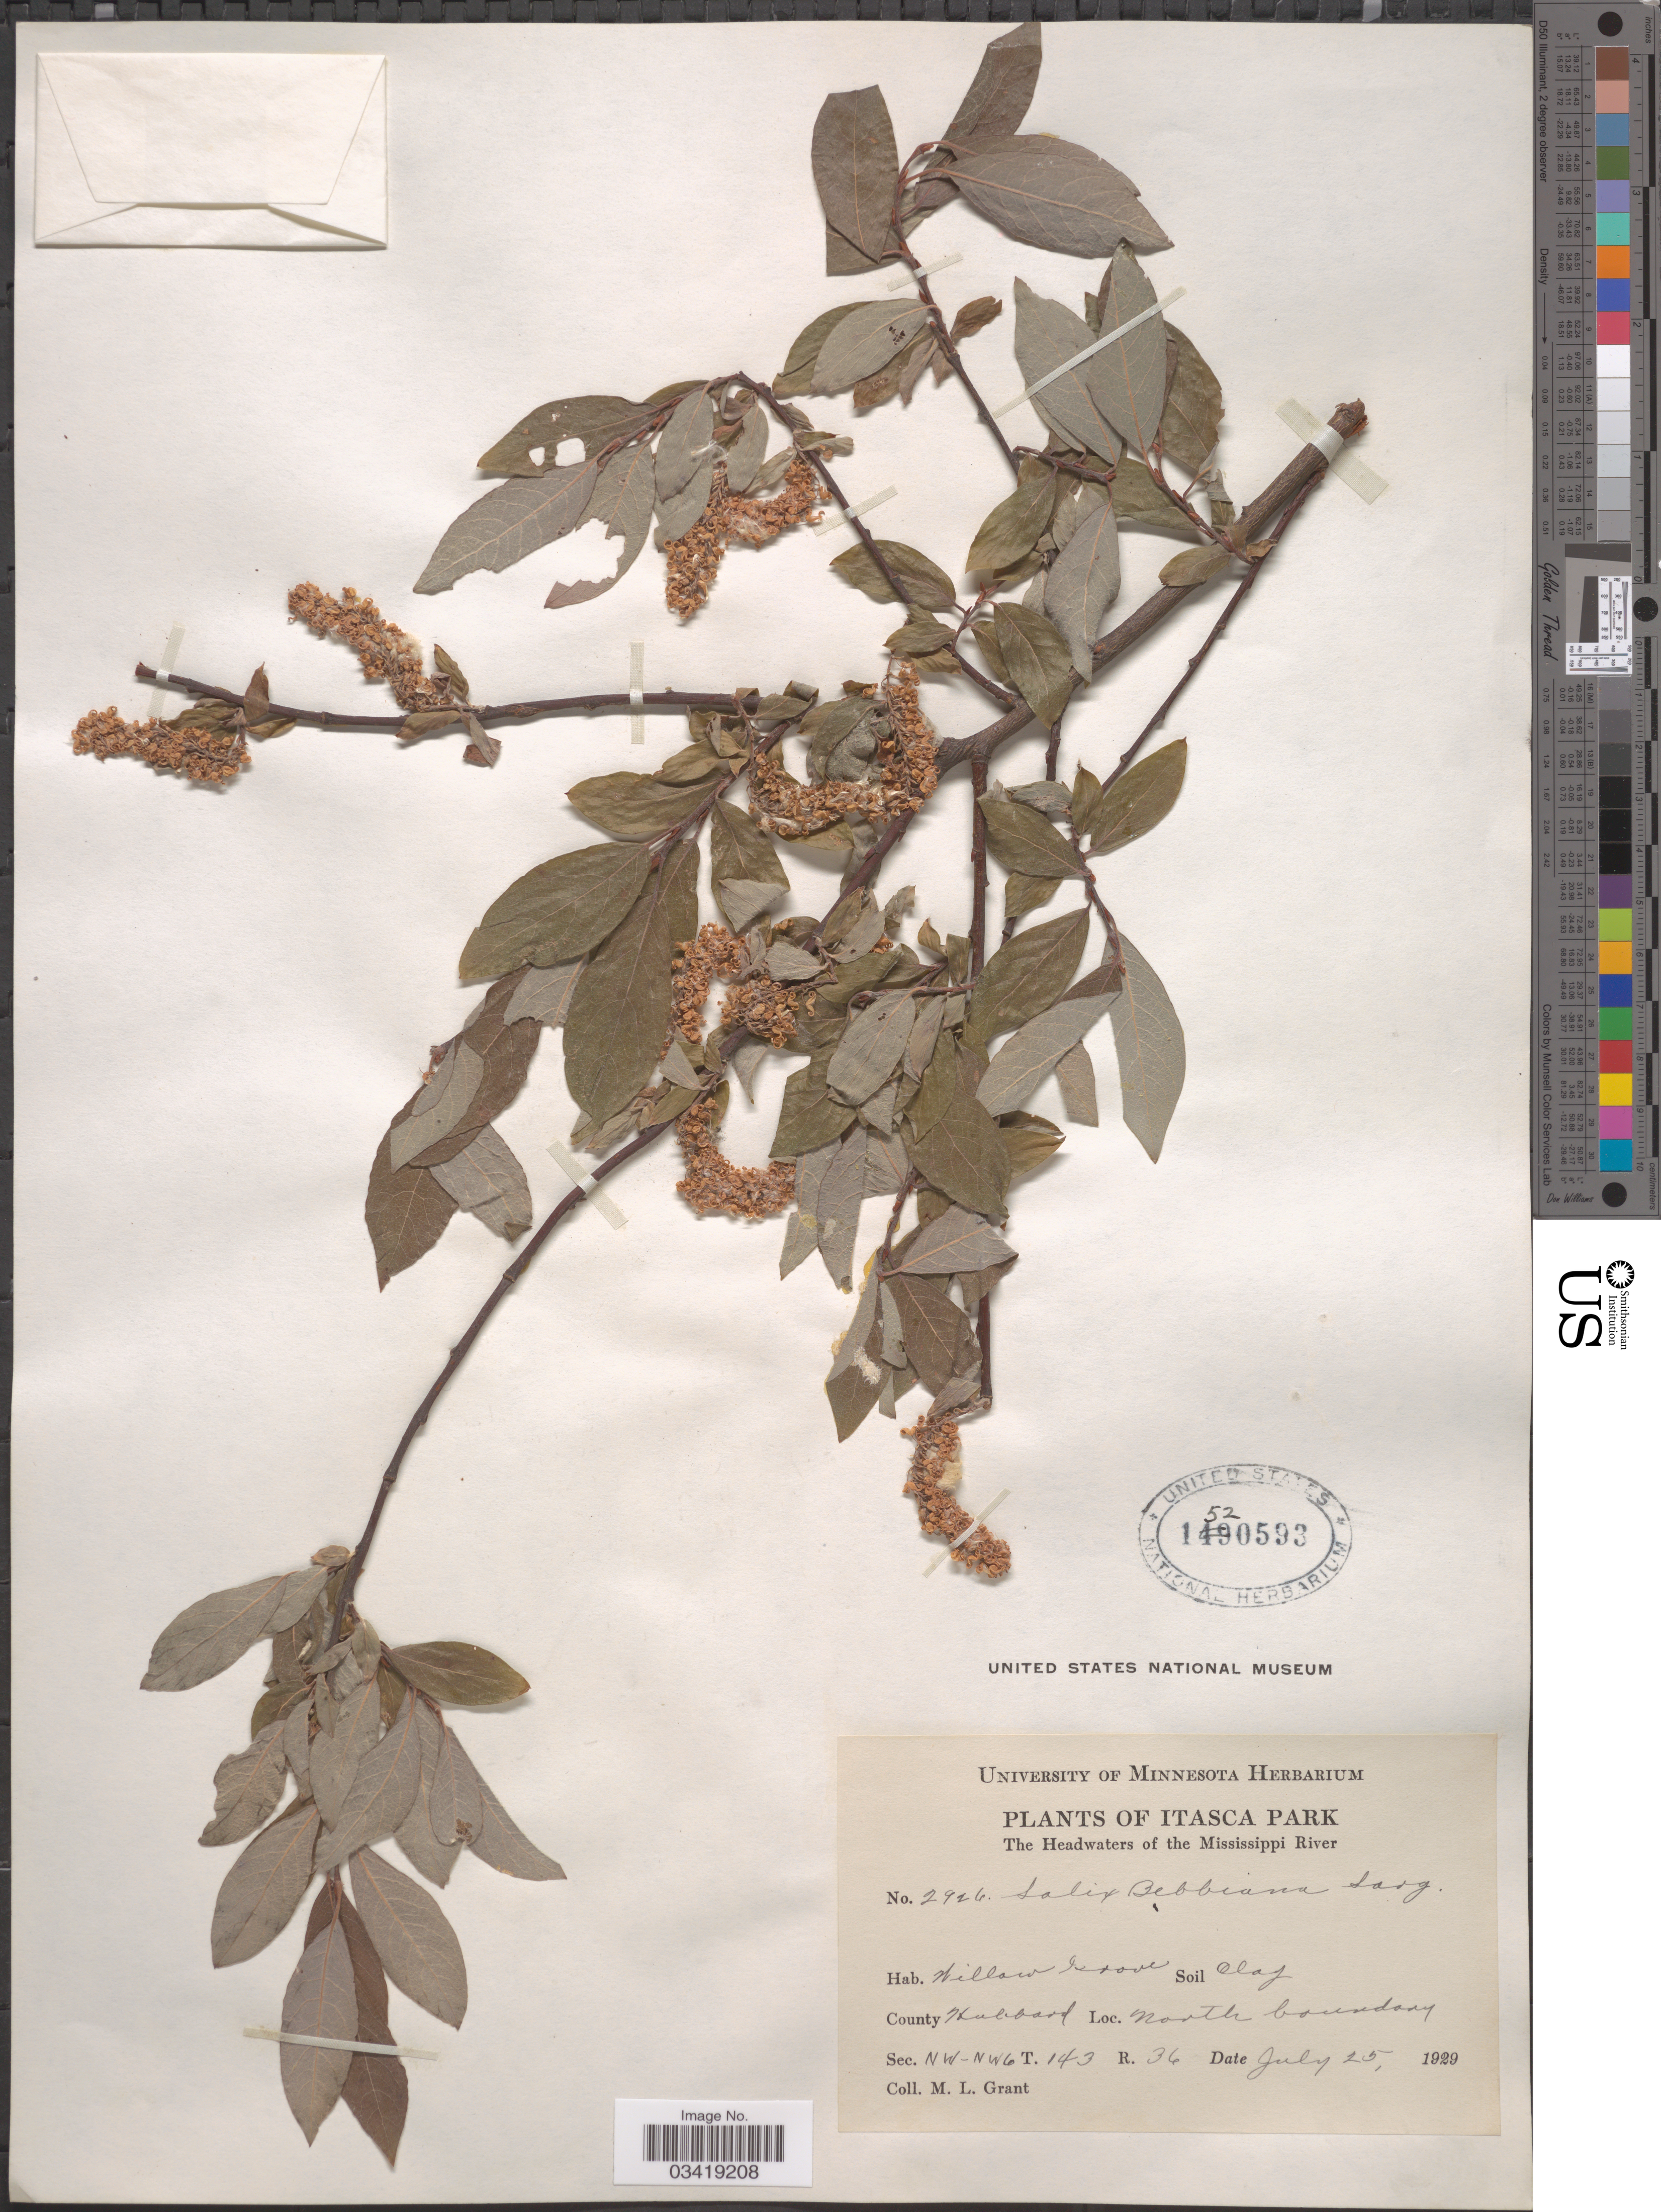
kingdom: Plantae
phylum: Tracheophyta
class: Magnoliopsida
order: Malpighiales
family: Salicaceae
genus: Salix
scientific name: Salix bebbiana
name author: Sarg.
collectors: M. L. Grant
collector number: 2926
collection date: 1929-07-25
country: United States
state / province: Minnesota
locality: Itasca Park, The Headwaters of the Mississippi River. Willow Grove. County Hubbard. North boundary. Sec. NW-NW 6 T. 143 R. 36.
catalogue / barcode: US 1520593